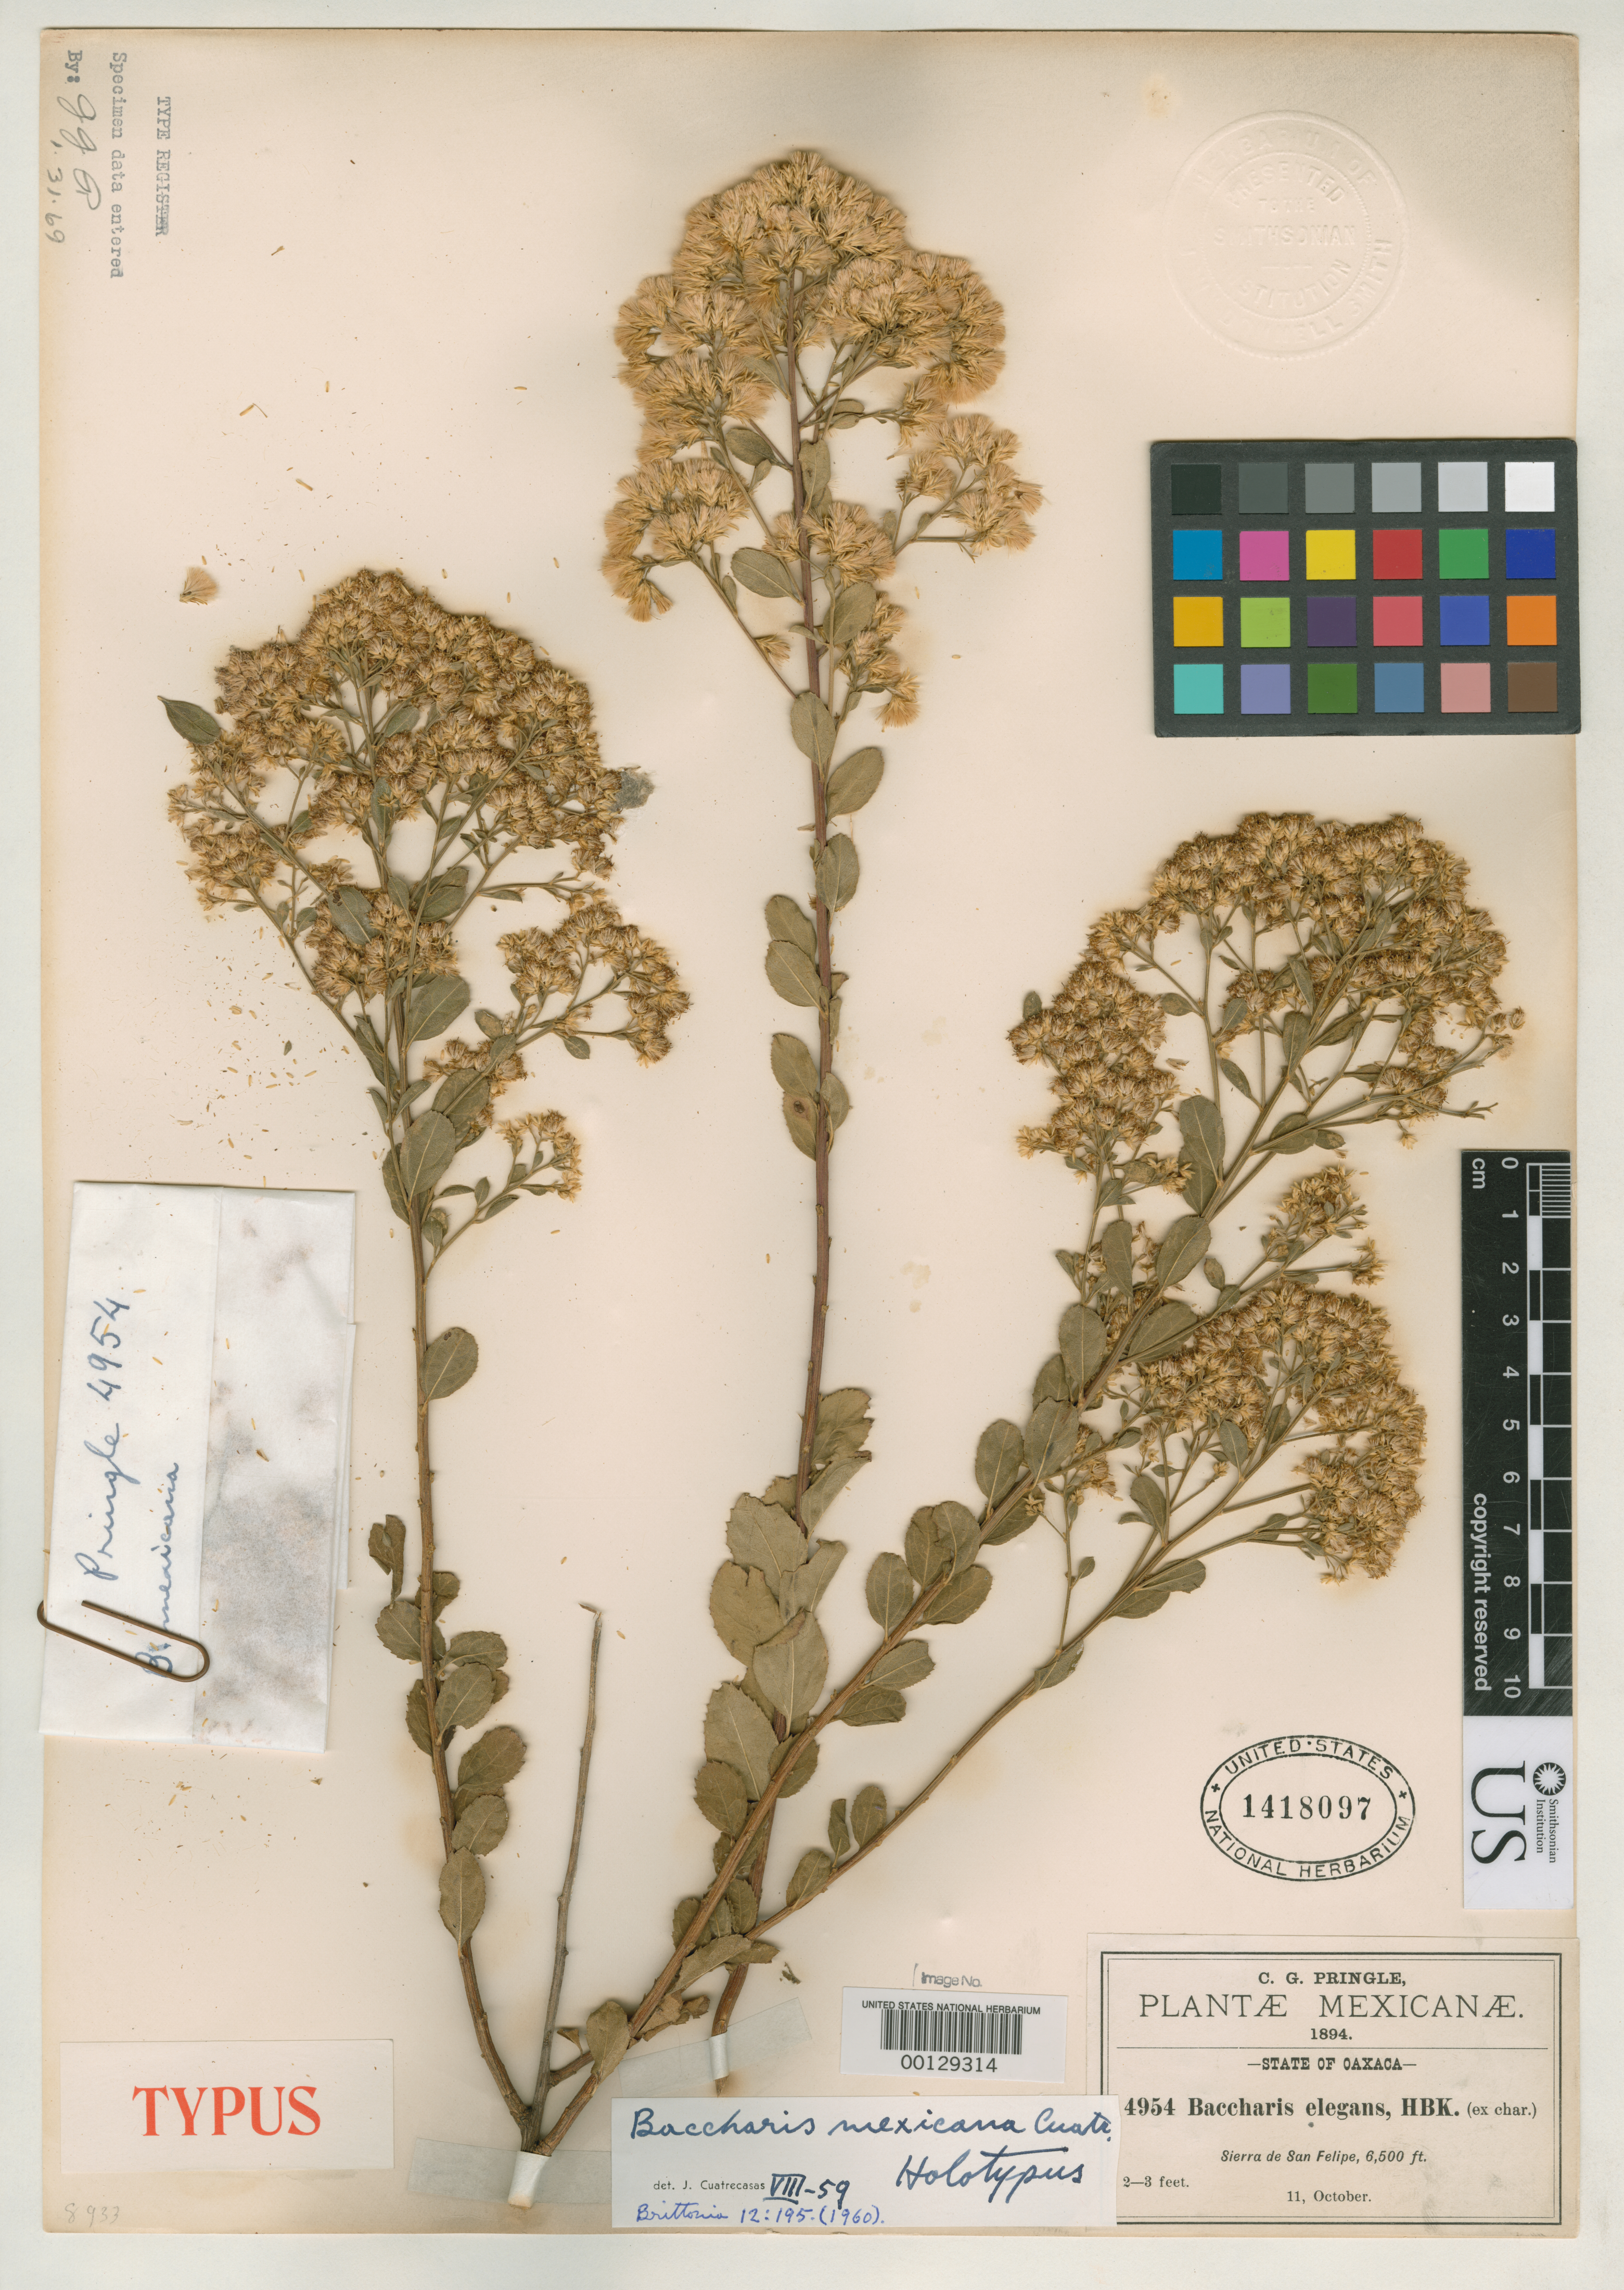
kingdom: Plantae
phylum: Tracheophyta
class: Magnoliopsida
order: Asterales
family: Asteraceae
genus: Baccharis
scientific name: Baccharis mexicana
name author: Cuatrec.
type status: Holotype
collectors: C. G. Pringle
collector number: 4954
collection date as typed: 11 Oct 1894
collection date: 1894-10-11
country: Mexico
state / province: Oaxaca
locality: Sierra de San Felipe.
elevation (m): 1981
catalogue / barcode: US 1418097